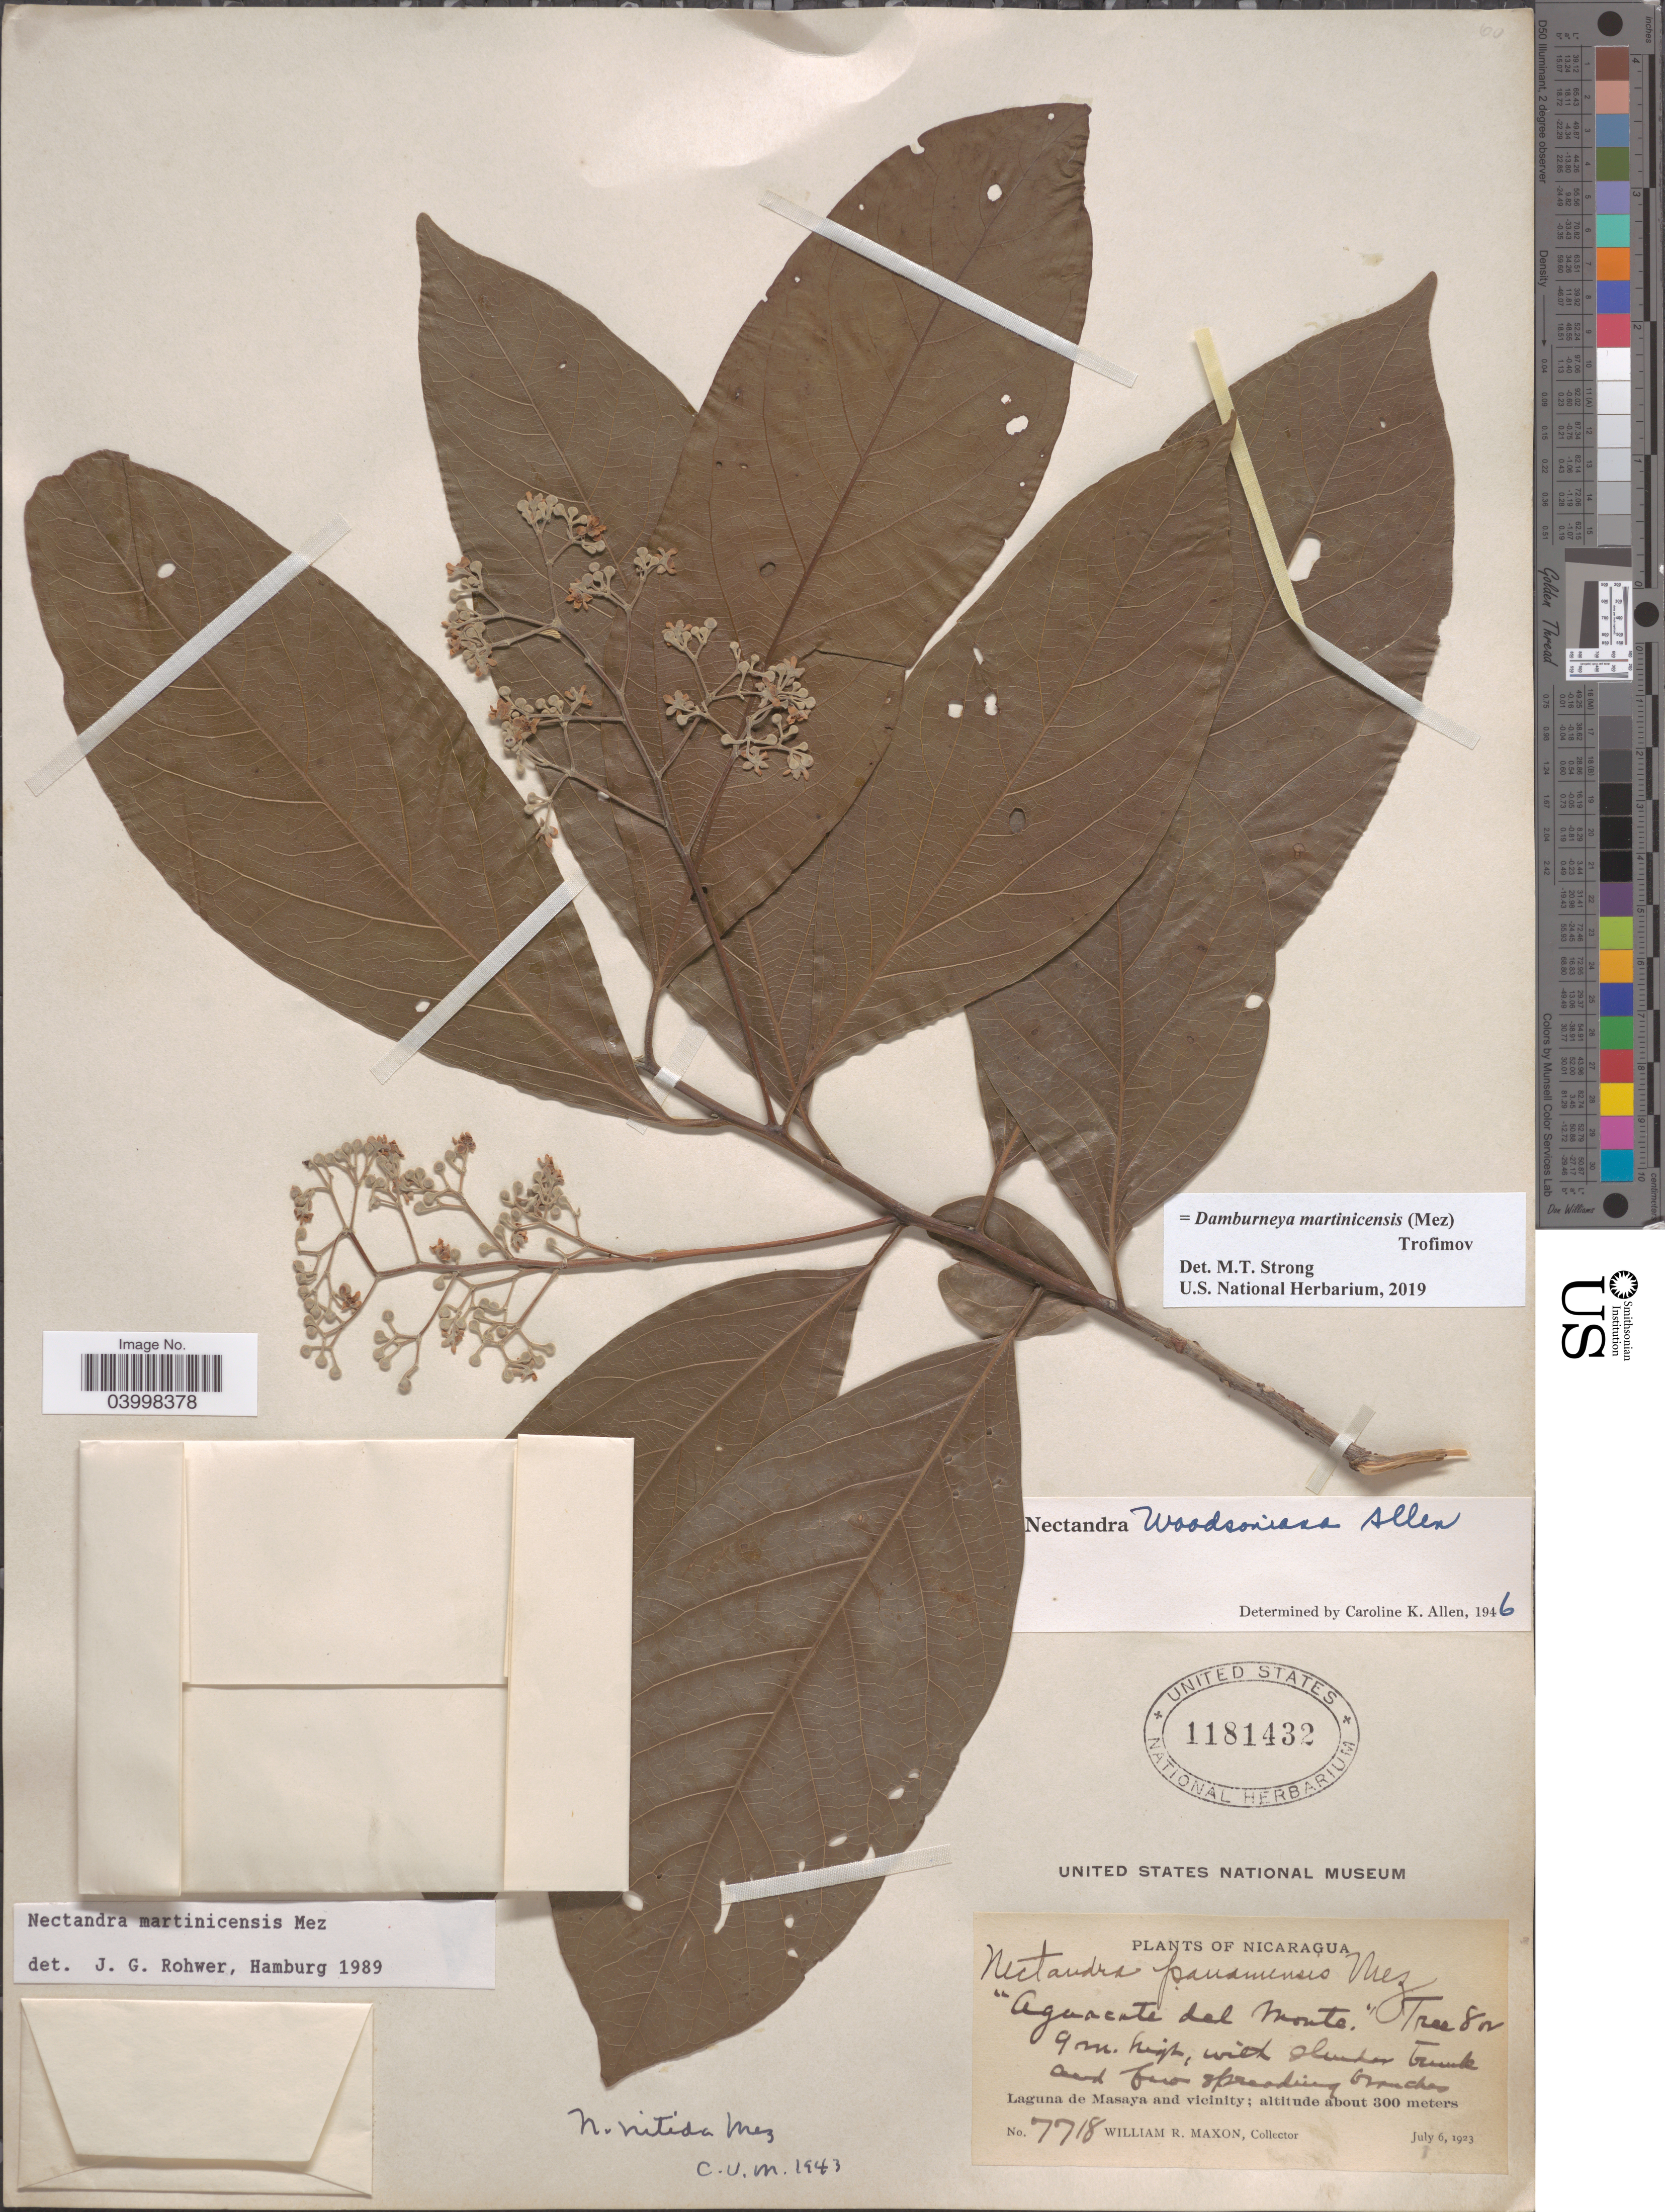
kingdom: Plantae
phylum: Tracheophyta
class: Magnoliopsida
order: Laurales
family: Lauraceae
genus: Damburneya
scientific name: Damburneya martinicensis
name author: (Mez) Trofimov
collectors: W. R. Maxon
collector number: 7718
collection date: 1923-07-06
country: Nicaragua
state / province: Masaya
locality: Laguna de Masaya and vicinity.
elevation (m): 300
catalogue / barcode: US 1181432